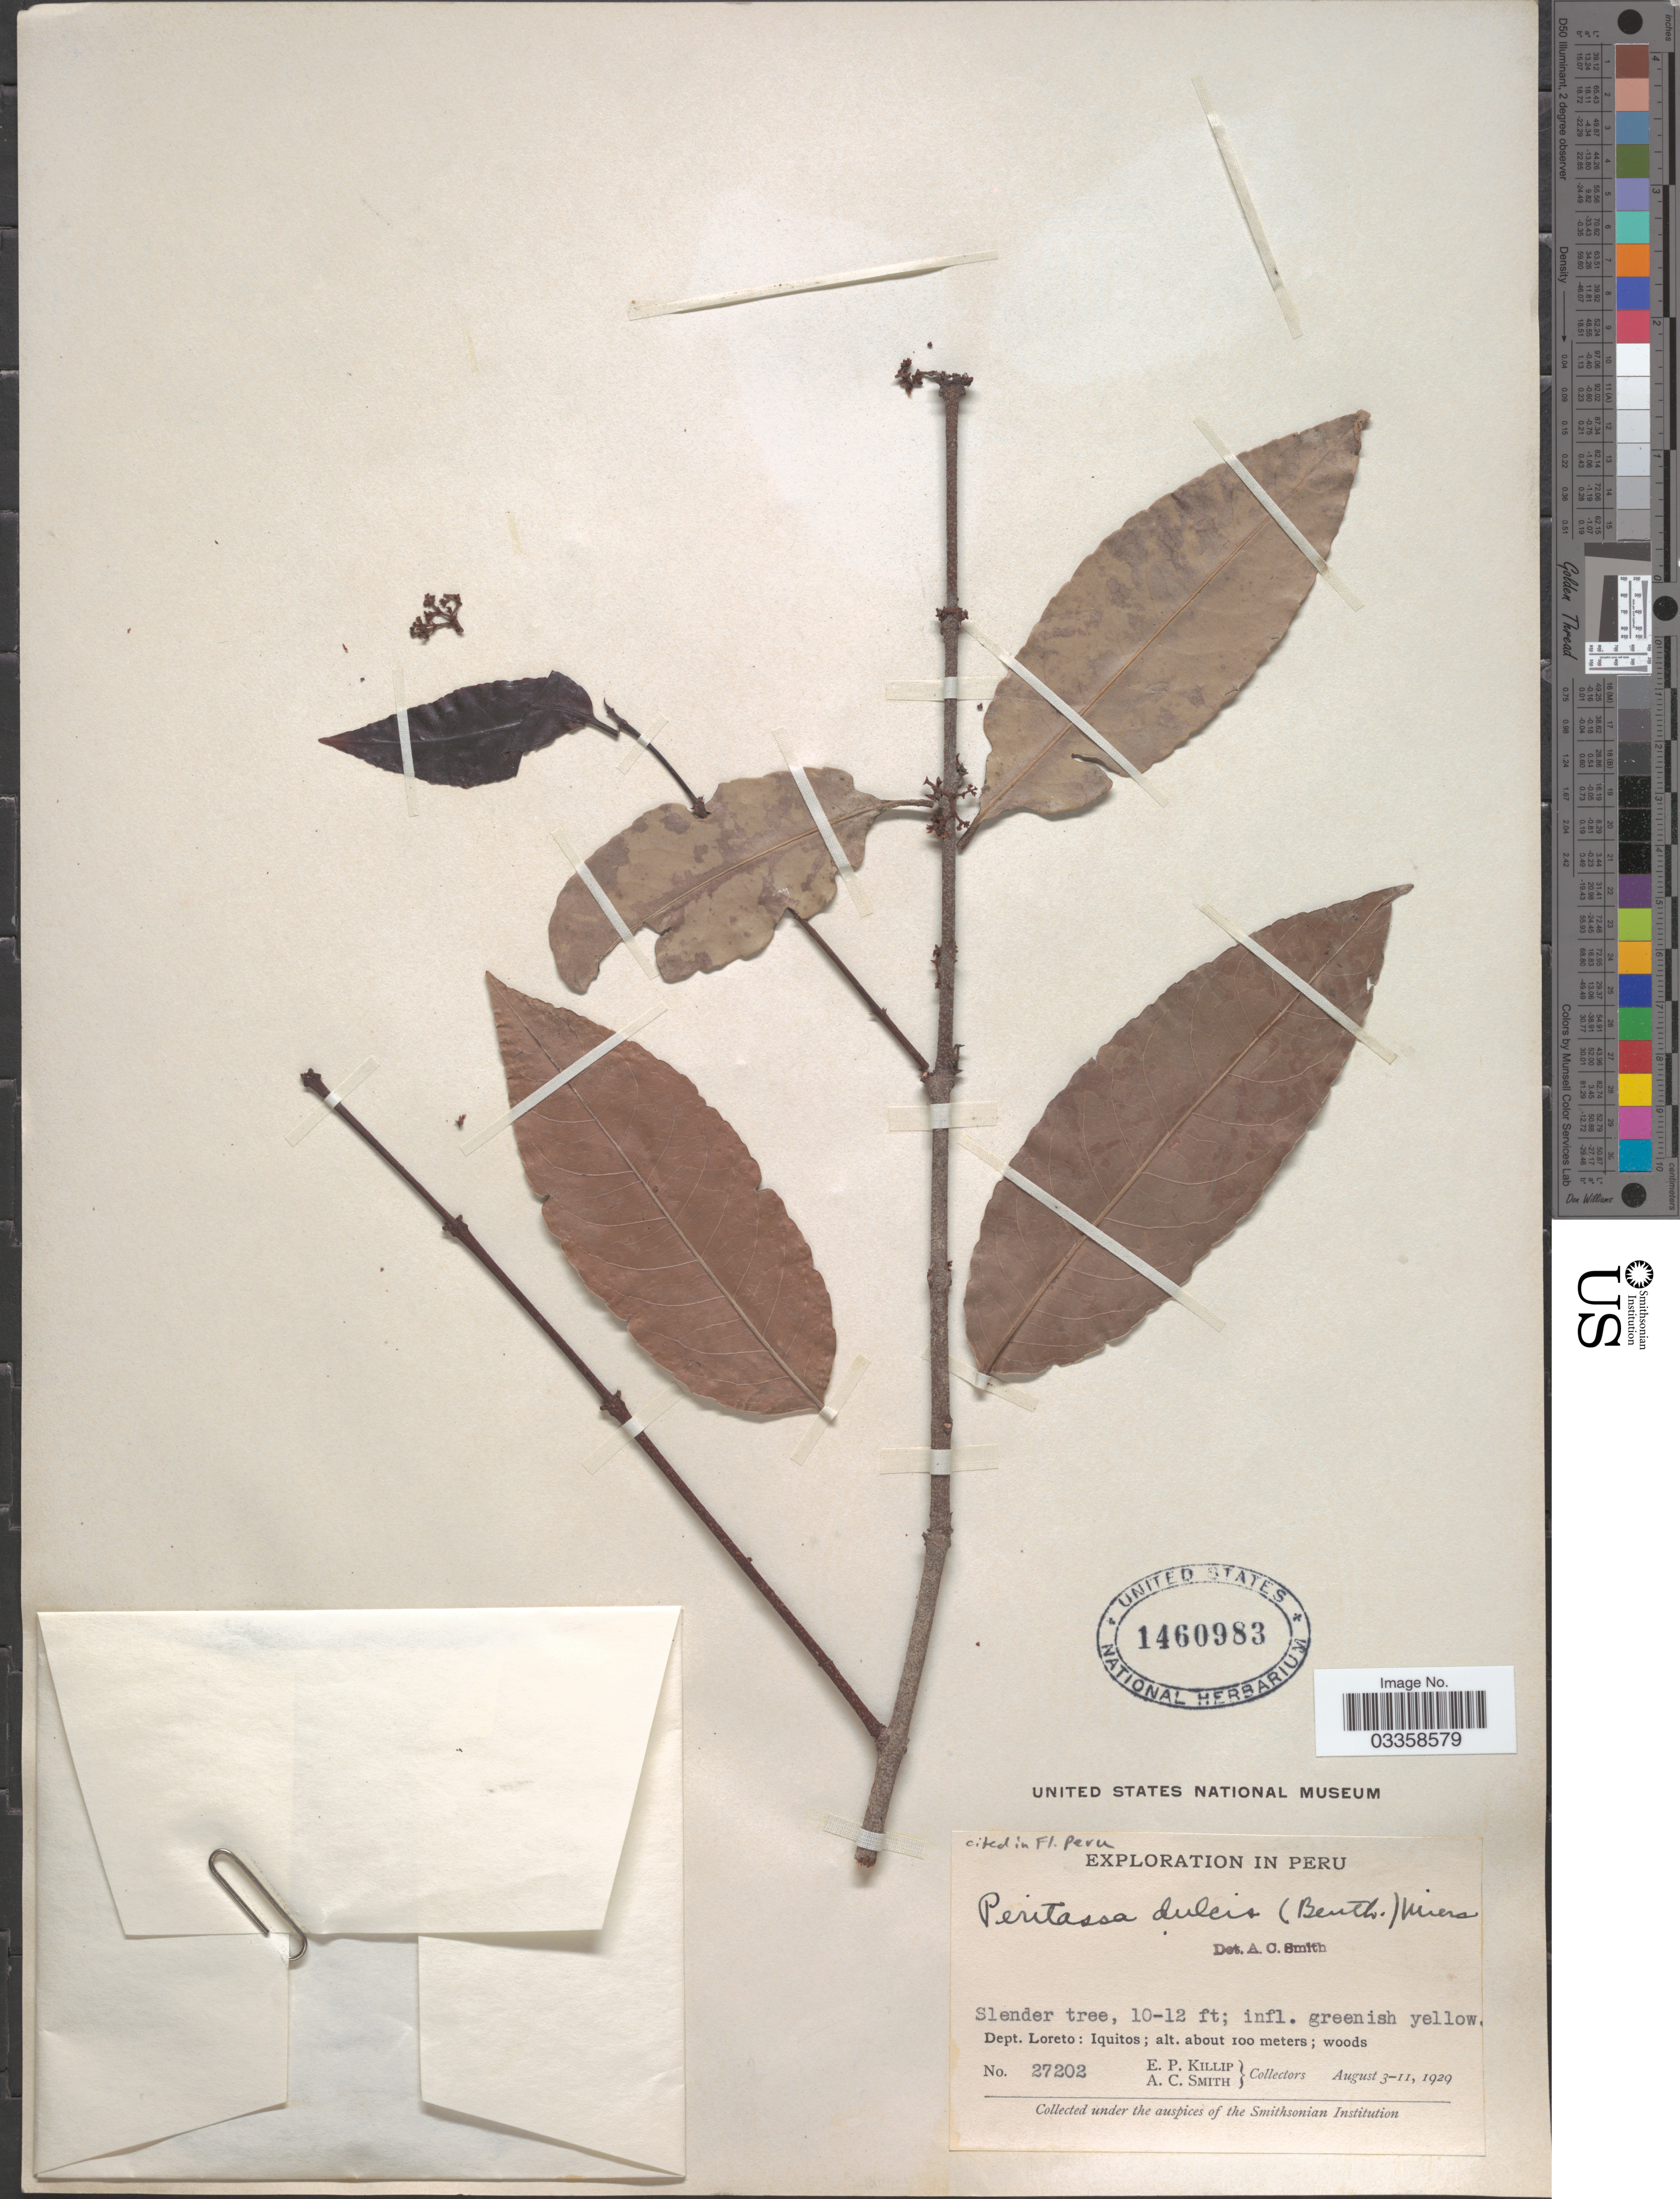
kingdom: Plantae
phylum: Tracheophyta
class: Magnoliopsida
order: Celastrales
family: Celastraceae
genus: Peritassa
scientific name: Peritassa dulcis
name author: (Benth.) Miers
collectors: E. P. Killip & A. C. Smith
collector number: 27202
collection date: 1929-08-03/1929-08-11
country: Peru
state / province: Loreto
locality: Dept. Loreto: Iquitos.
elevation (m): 100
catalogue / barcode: US 1460983